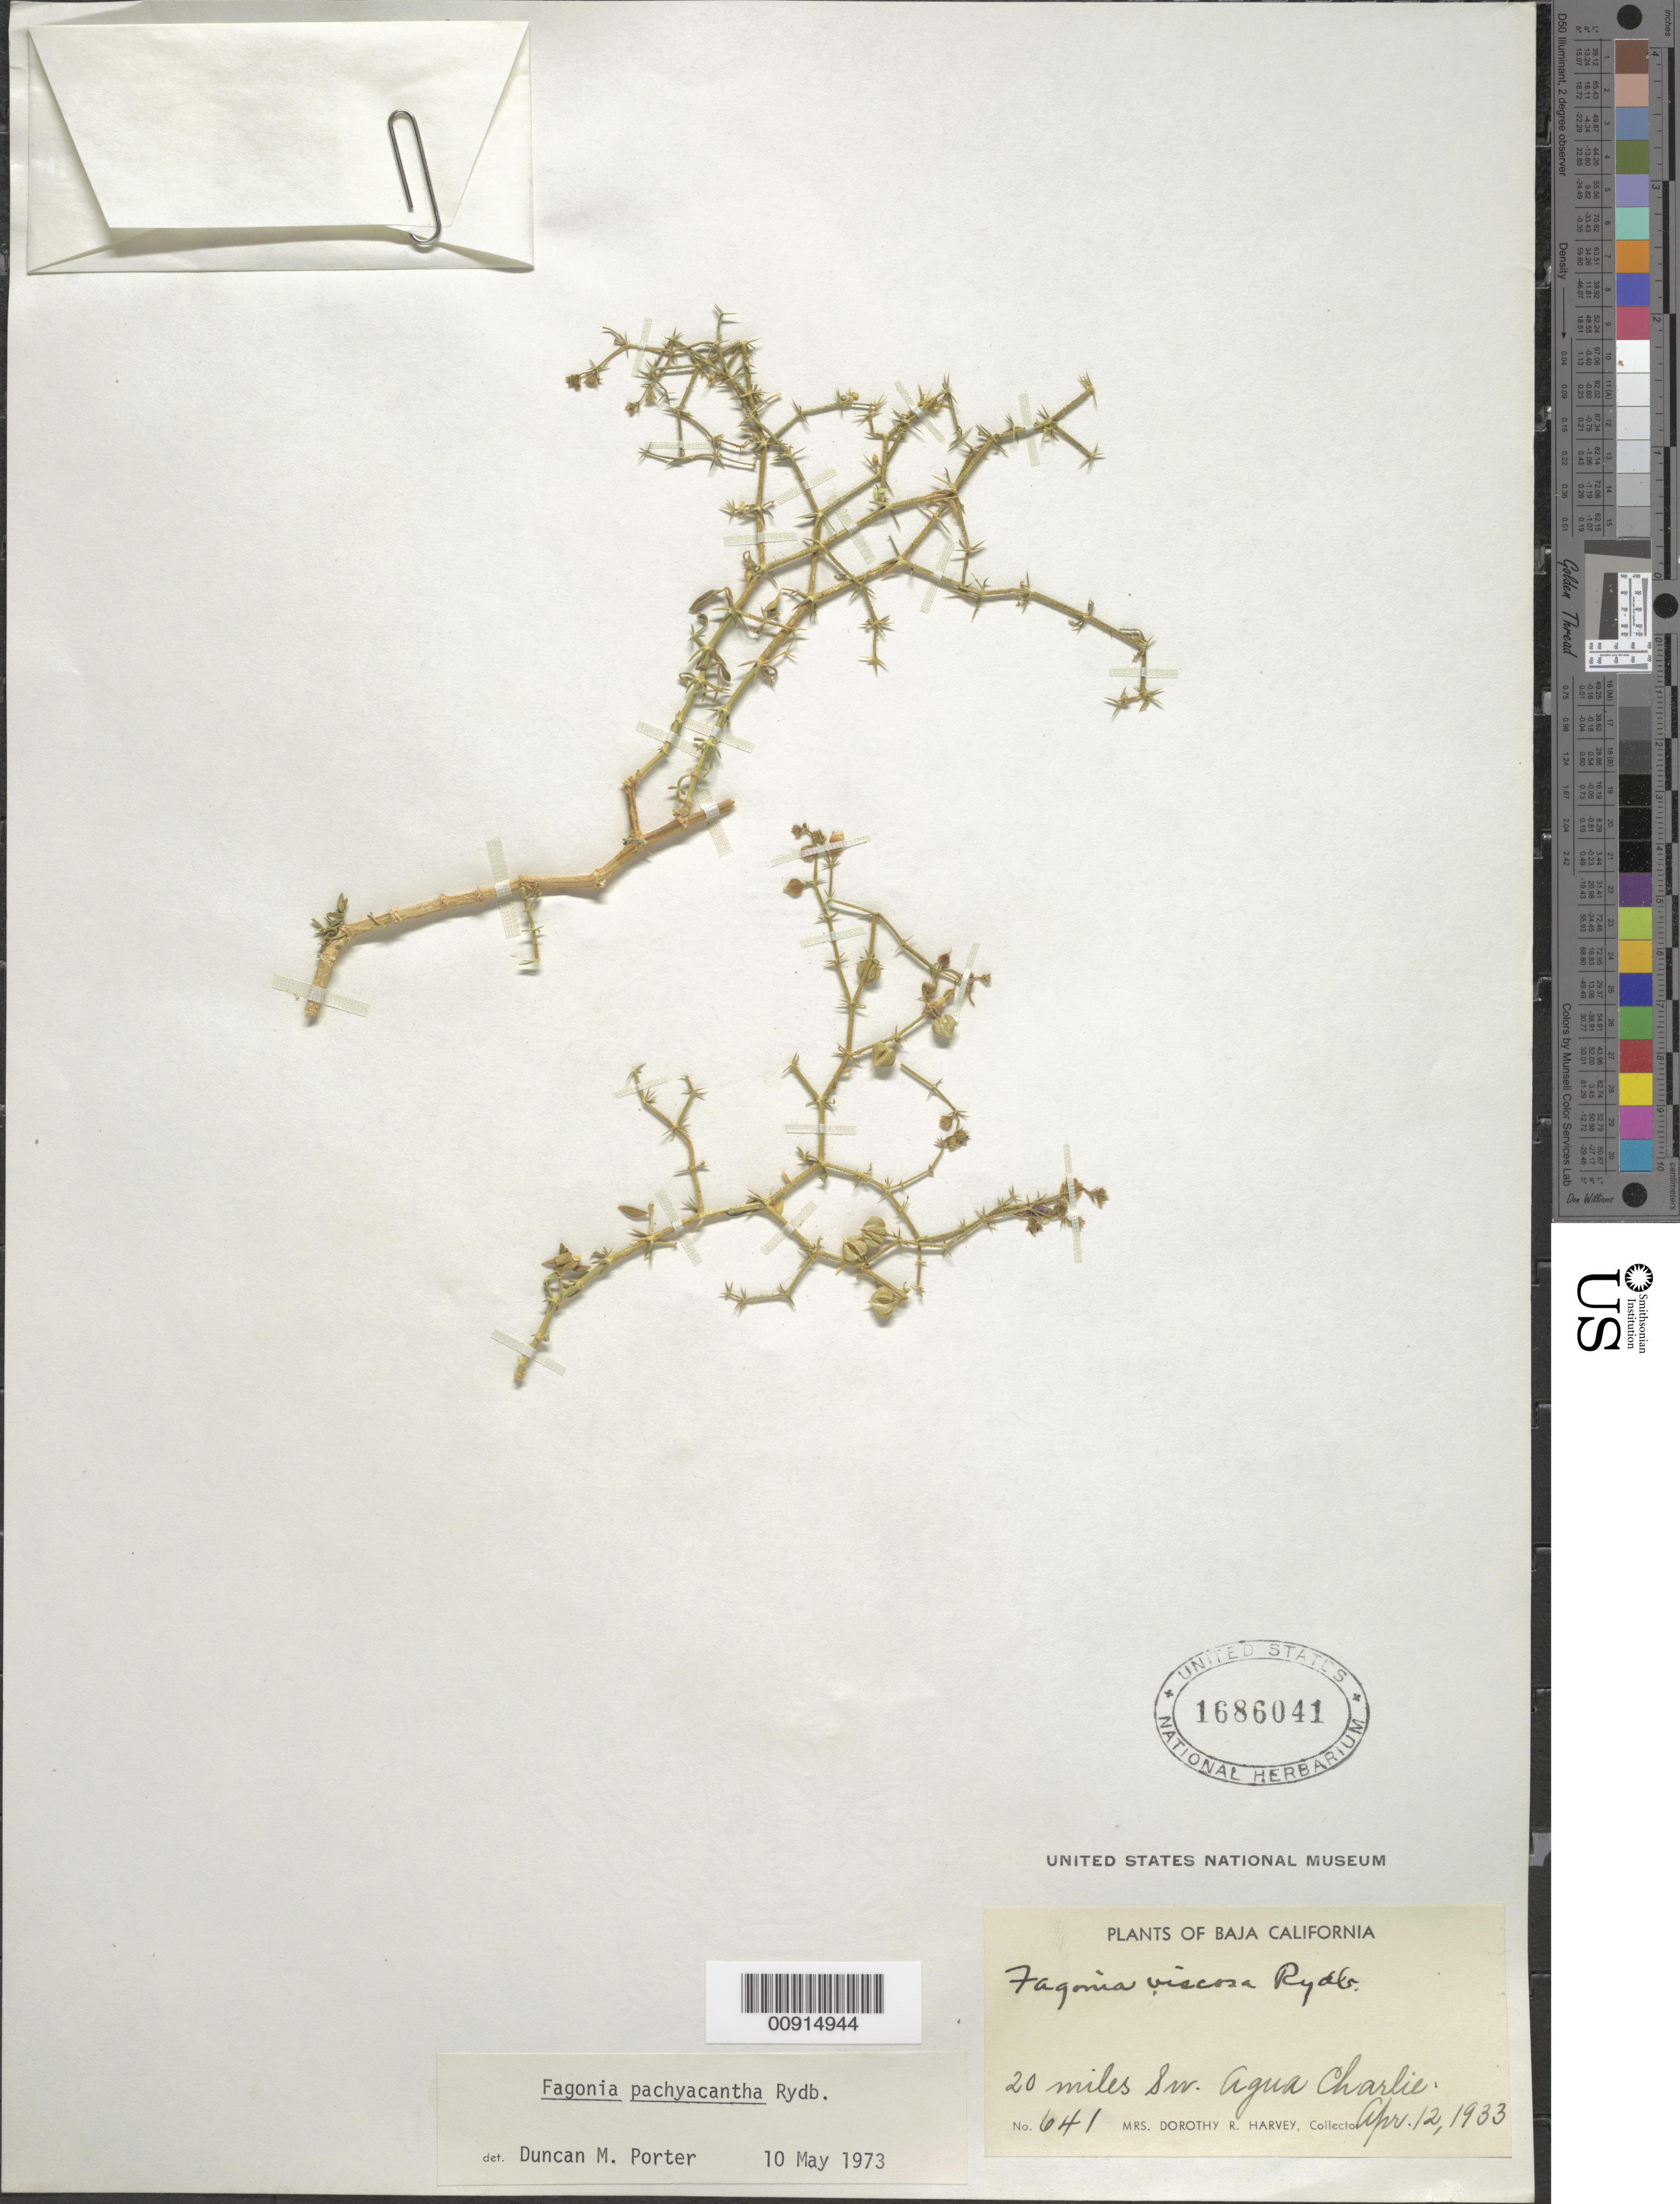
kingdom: Plantae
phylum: Tracheophyta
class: Magnoliopsida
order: Zygophyllales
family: Zygophyllaceae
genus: Fagonia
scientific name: Fagonia pachyacantha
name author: Rydb.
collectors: Harvey, Mrs. D. R.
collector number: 641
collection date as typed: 12 Apr 1933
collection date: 1933-04-12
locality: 20 miles SW Agua Charlie. Baja California.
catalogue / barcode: US 1686041